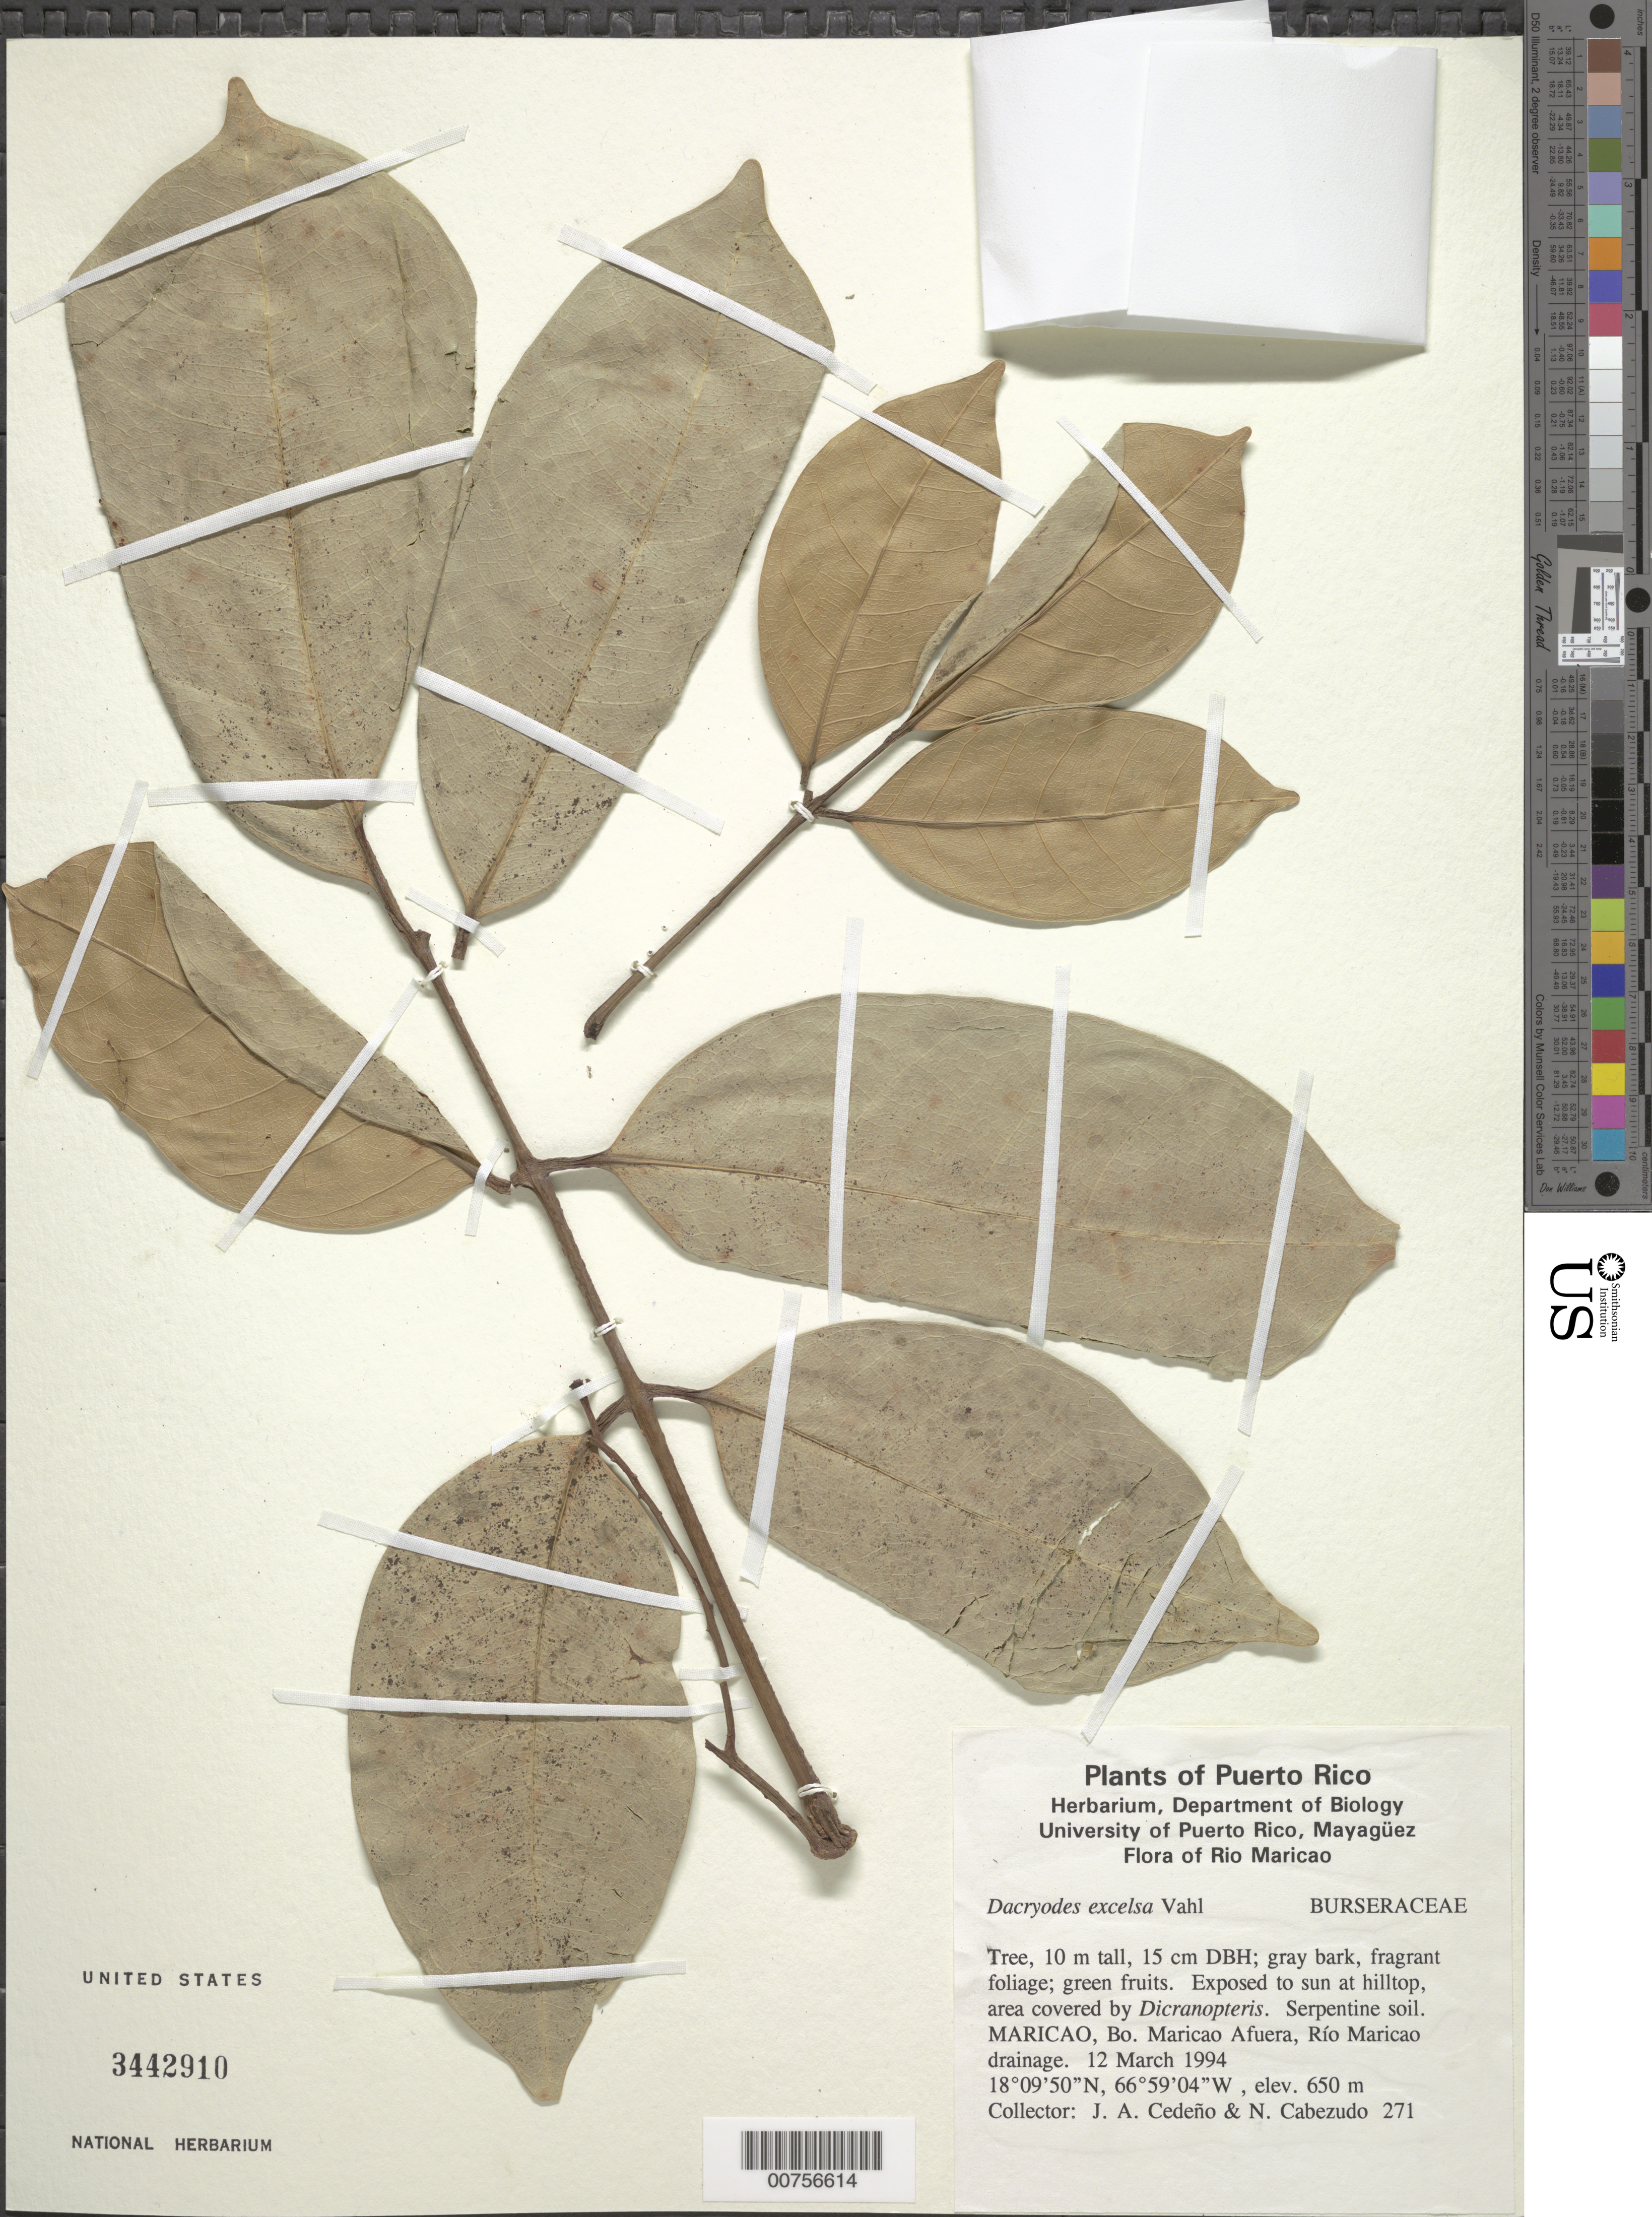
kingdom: Plantae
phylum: Tracheophyta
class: Magnoliopsida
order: Sapindales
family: Burseraceae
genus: Dacryodes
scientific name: Dacryodes excelsa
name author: Vahl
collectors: J. A. Cedeño M. & B. Cabezudo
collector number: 271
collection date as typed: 12 Mar 1994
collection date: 1994-03-12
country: Puerto Rico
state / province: Maricao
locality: Maricao: Bo. Maricao Afuera, Río Maricao drainage.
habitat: Exposed to sun at hilltop, area covered by Dicranopteris. Serpentine soil.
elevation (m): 650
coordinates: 18.16388889, -66.98444444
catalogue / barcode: US 3442910